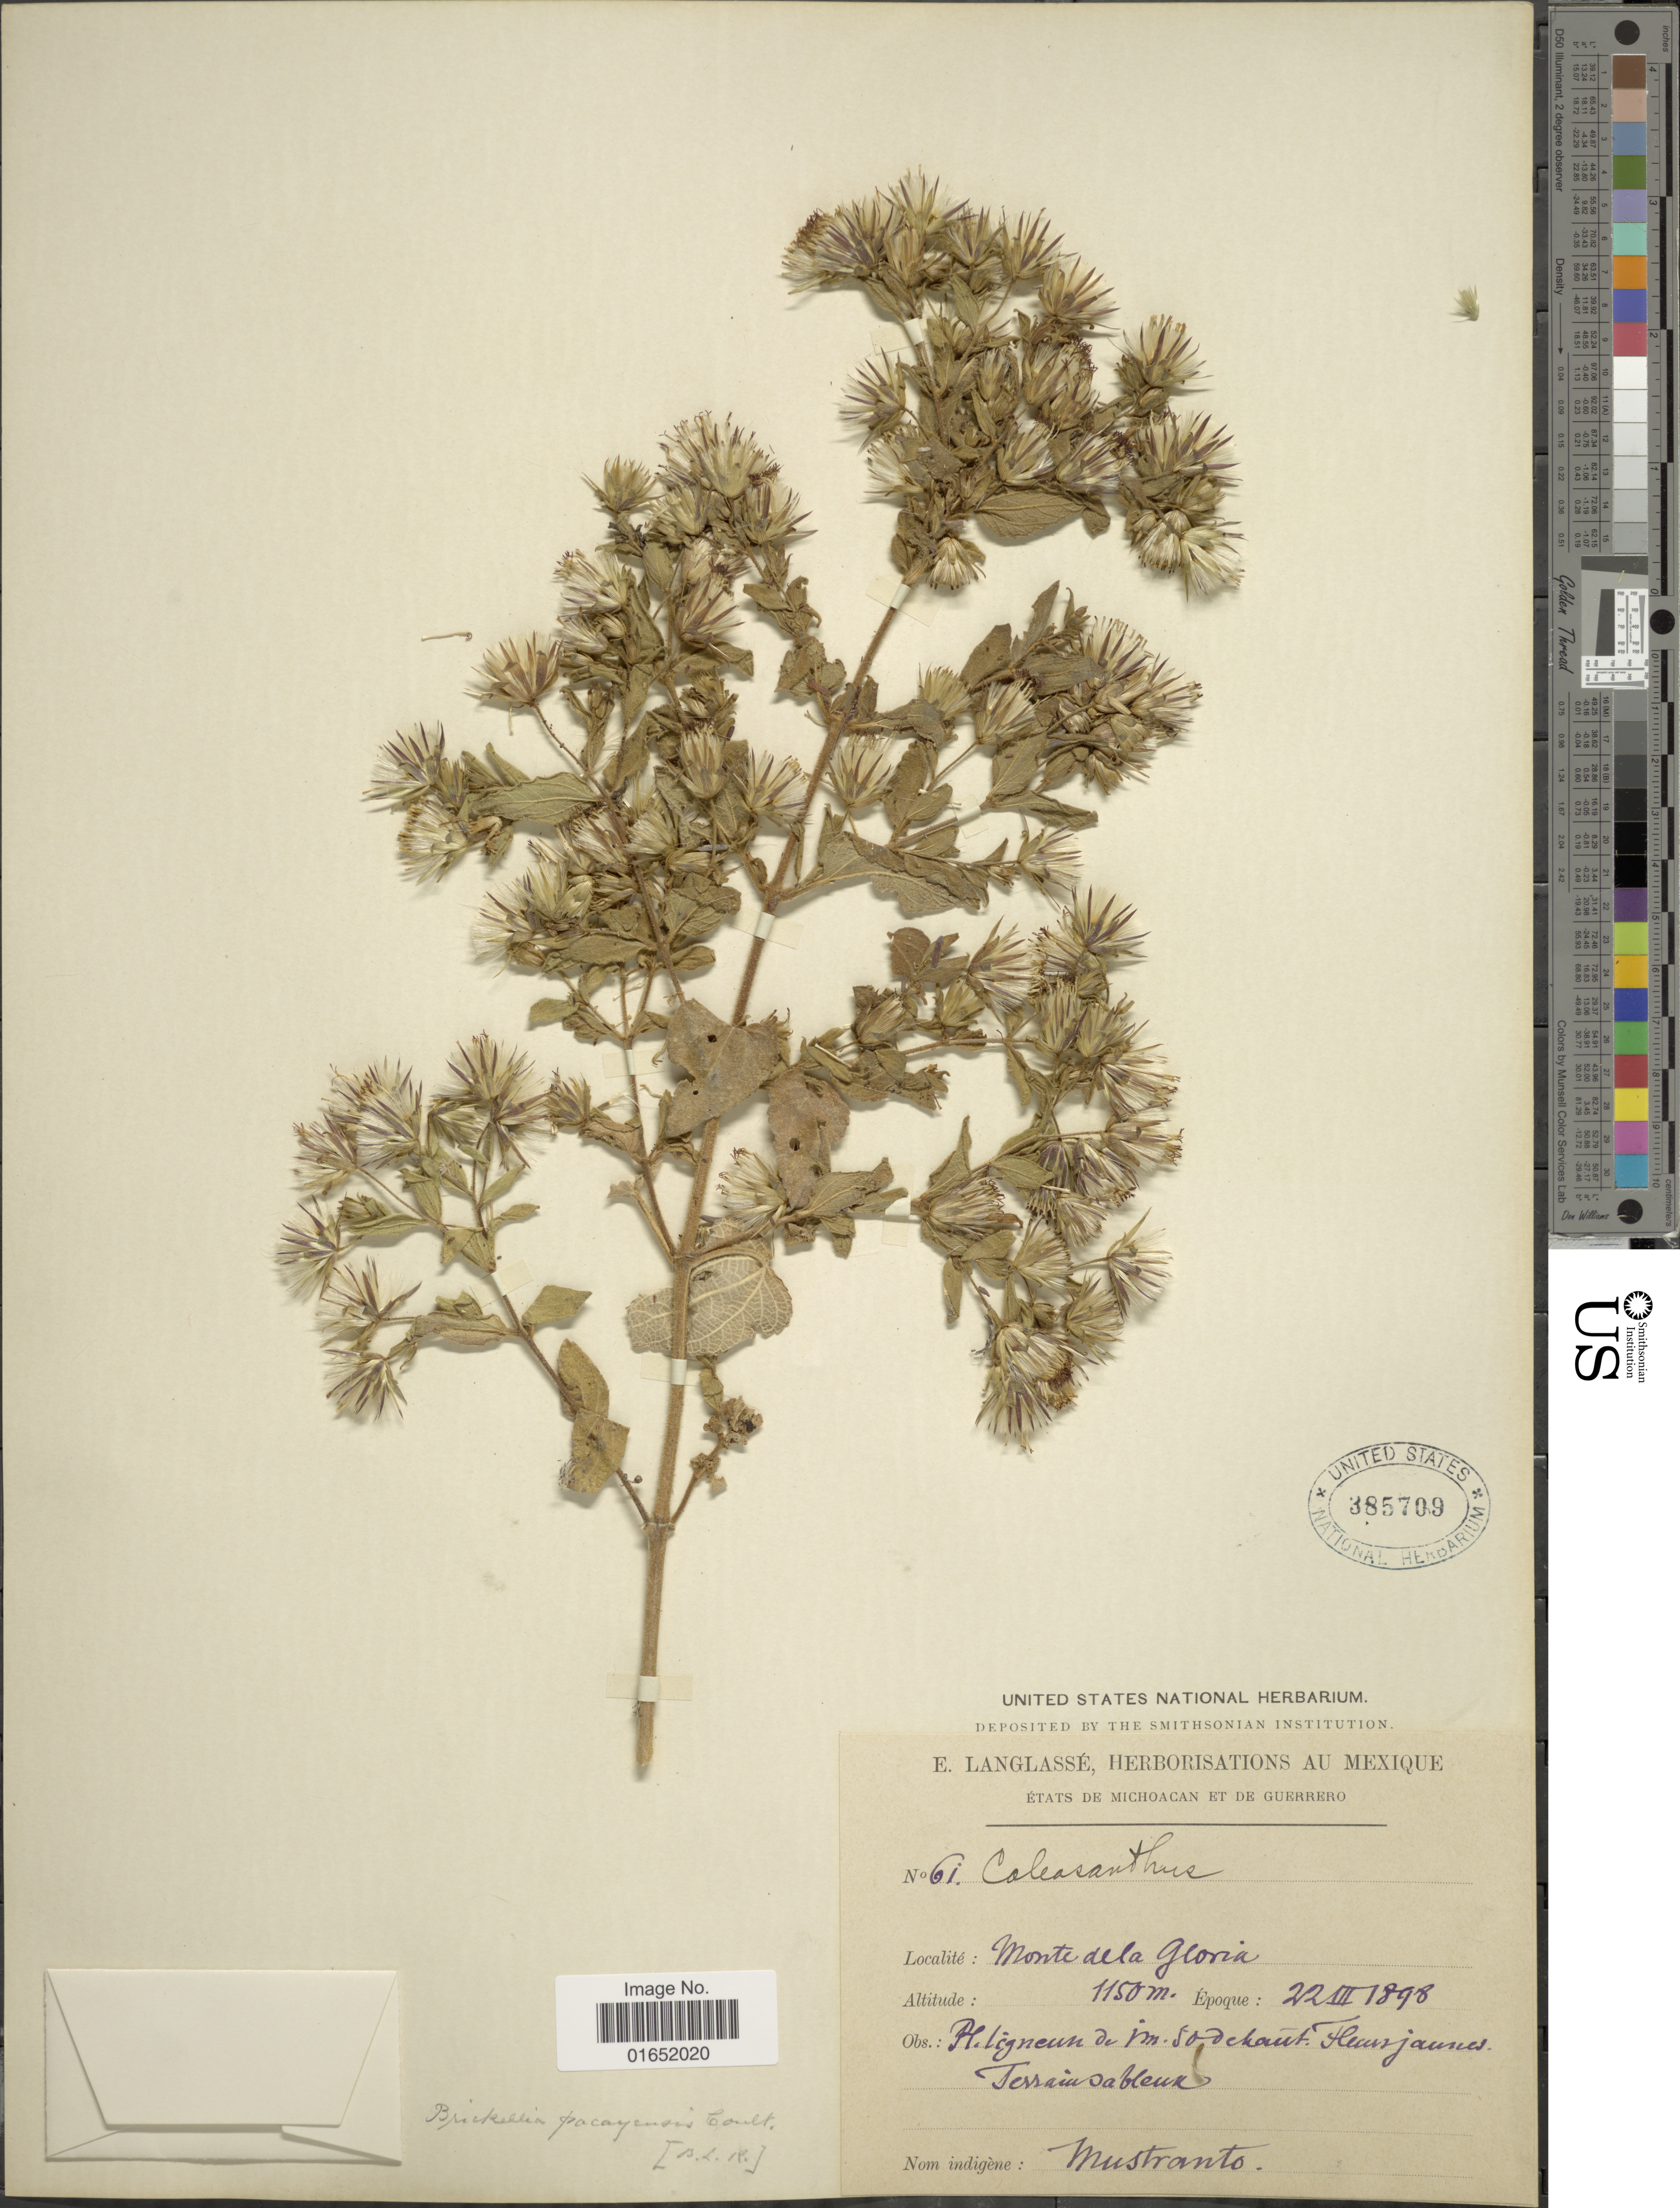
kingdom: Plantae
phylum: Tracheophyta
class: Magnoliopsida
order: Asterales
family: Asteraceae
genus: Brickellia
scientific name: Brickellia pacayensis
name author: J.M. Coult.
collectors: E. Langlassé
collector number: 61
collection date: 1898-03-22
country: Mexico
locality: États de Michoacan et de Guerrero, Monte de la Gloria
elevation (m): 1150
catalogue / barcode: US 385709